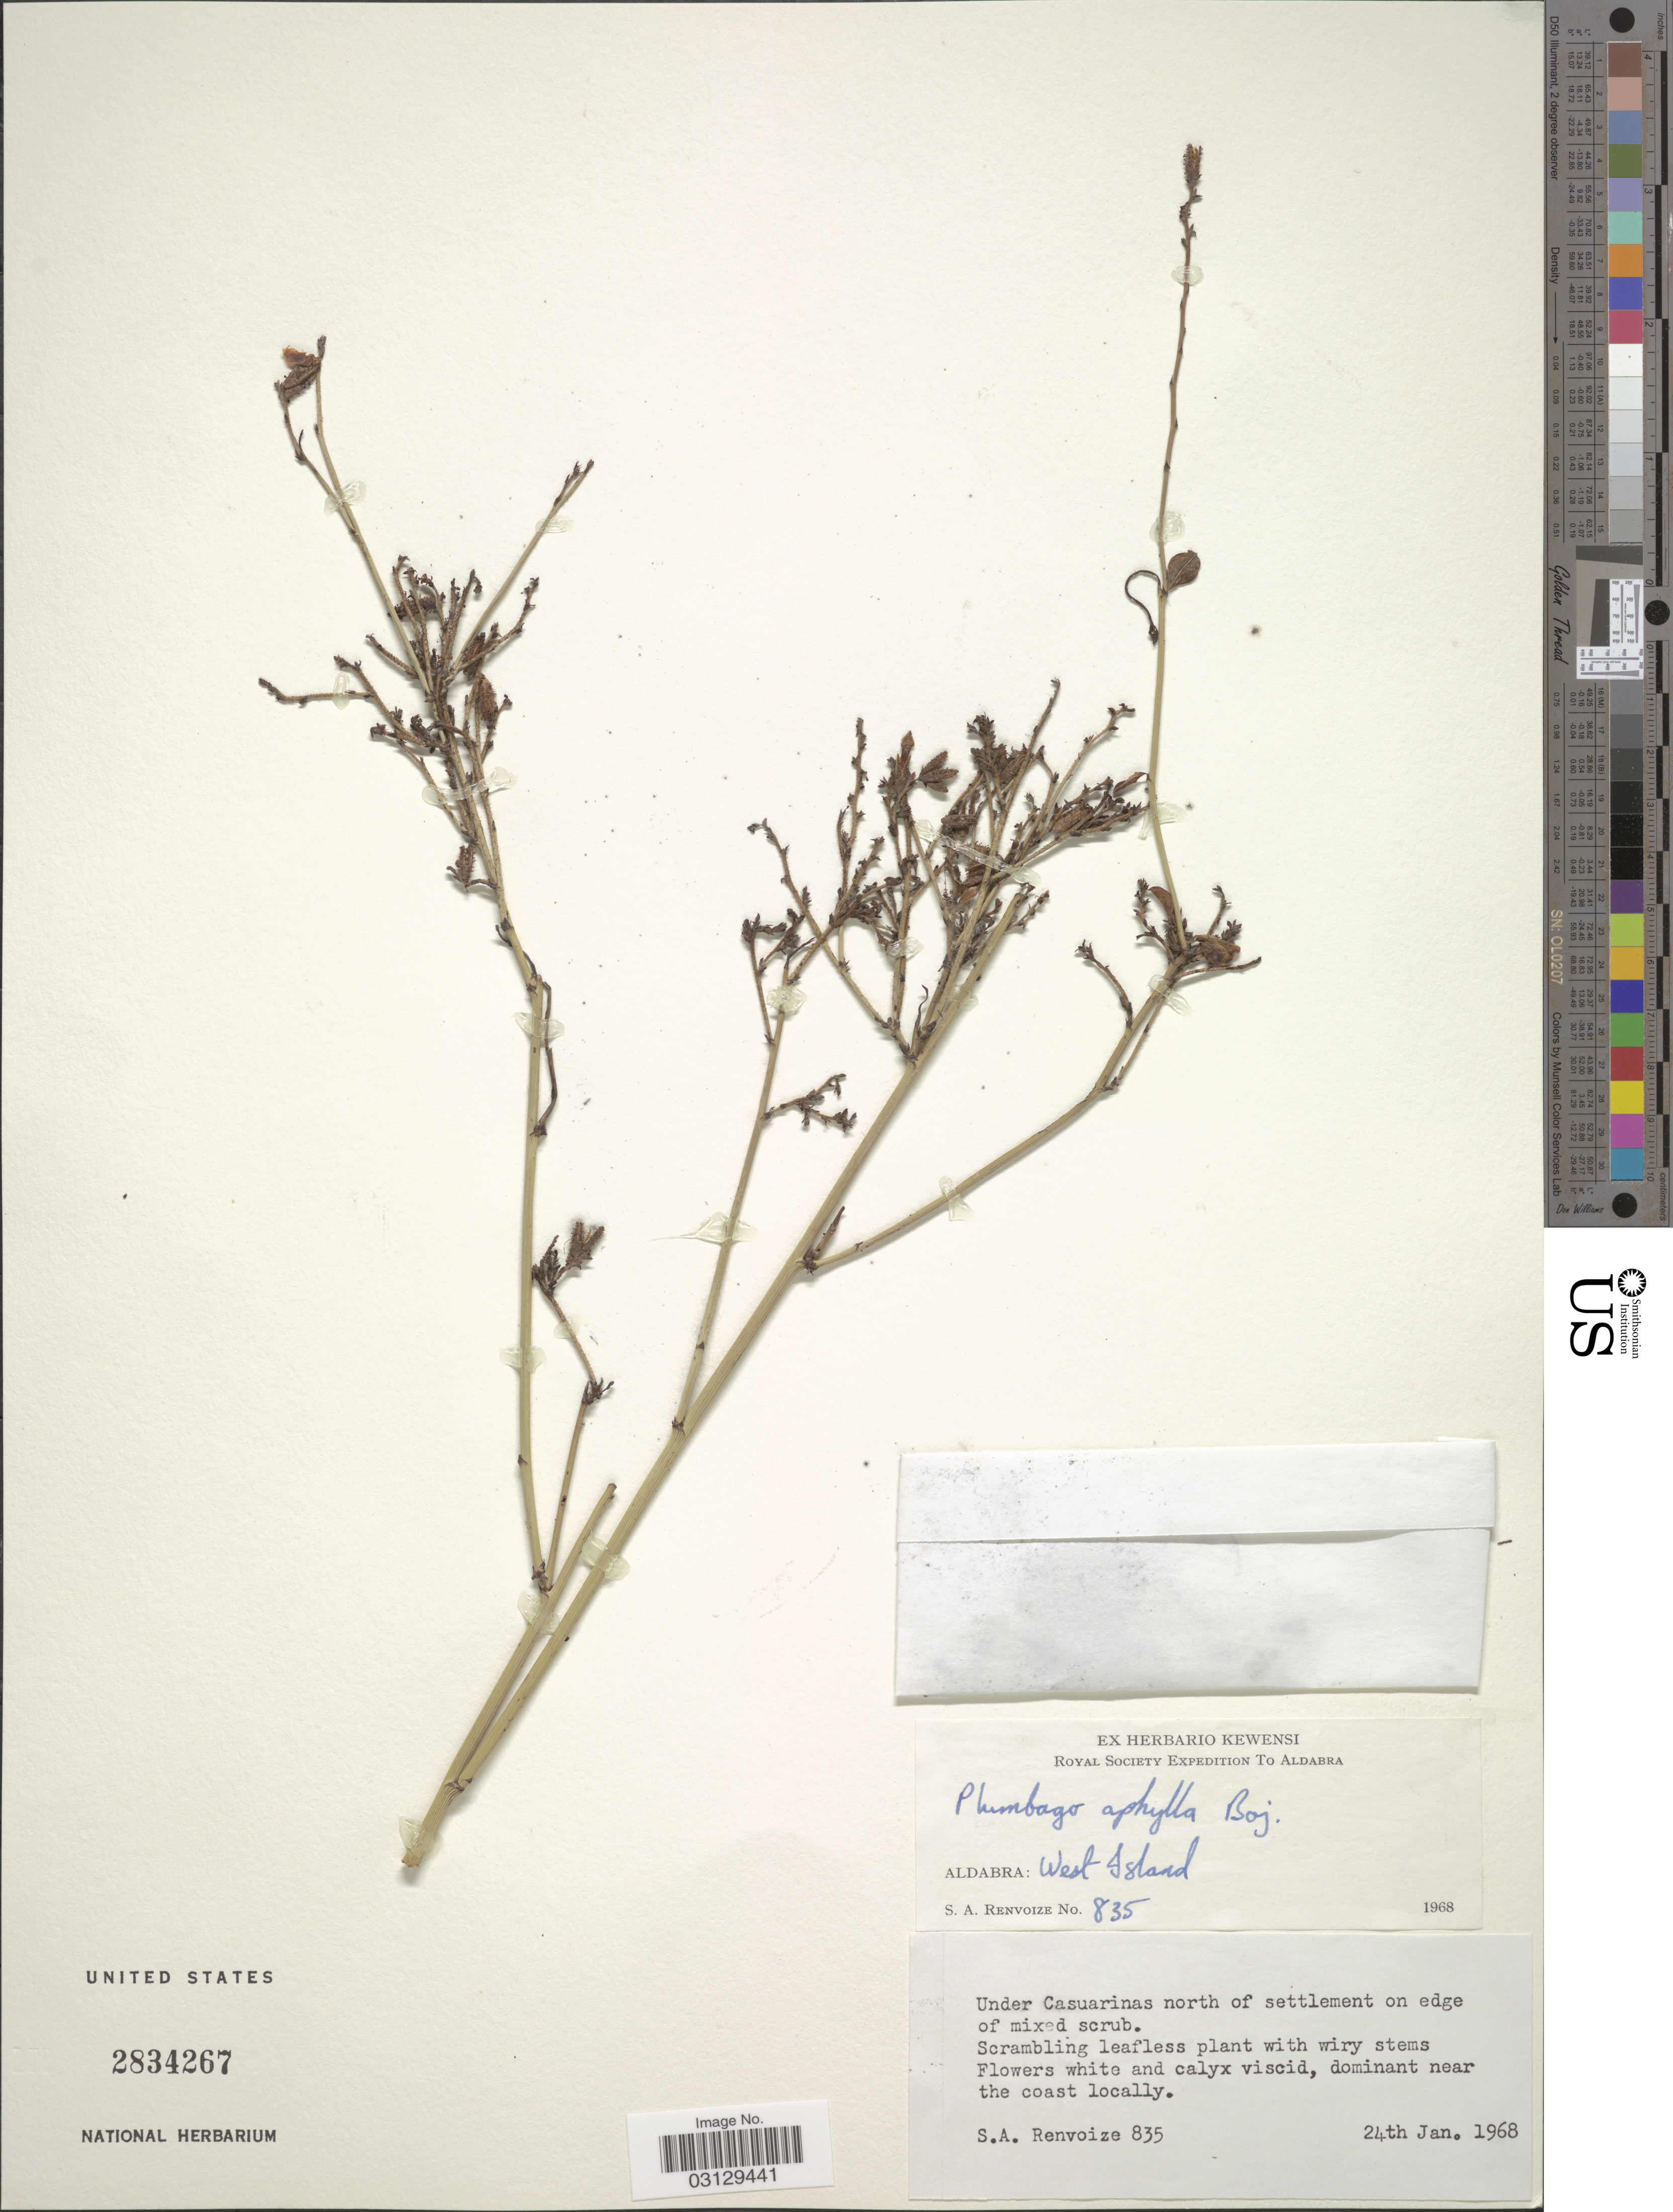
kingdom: Plantae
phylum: Tracheophyta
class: Magnoliopsida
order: Caryophyllales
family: Plumbaginaceae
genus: Plumbago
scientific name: Plumbago aphylla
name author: Bojer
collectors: S. A. Renvoize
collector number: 835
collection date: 1968-01-24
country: Seychelles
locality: Aldabra: West Island. Under Casuarinas north of settlement on edge of mixed scrub.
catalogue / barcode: US 2834267